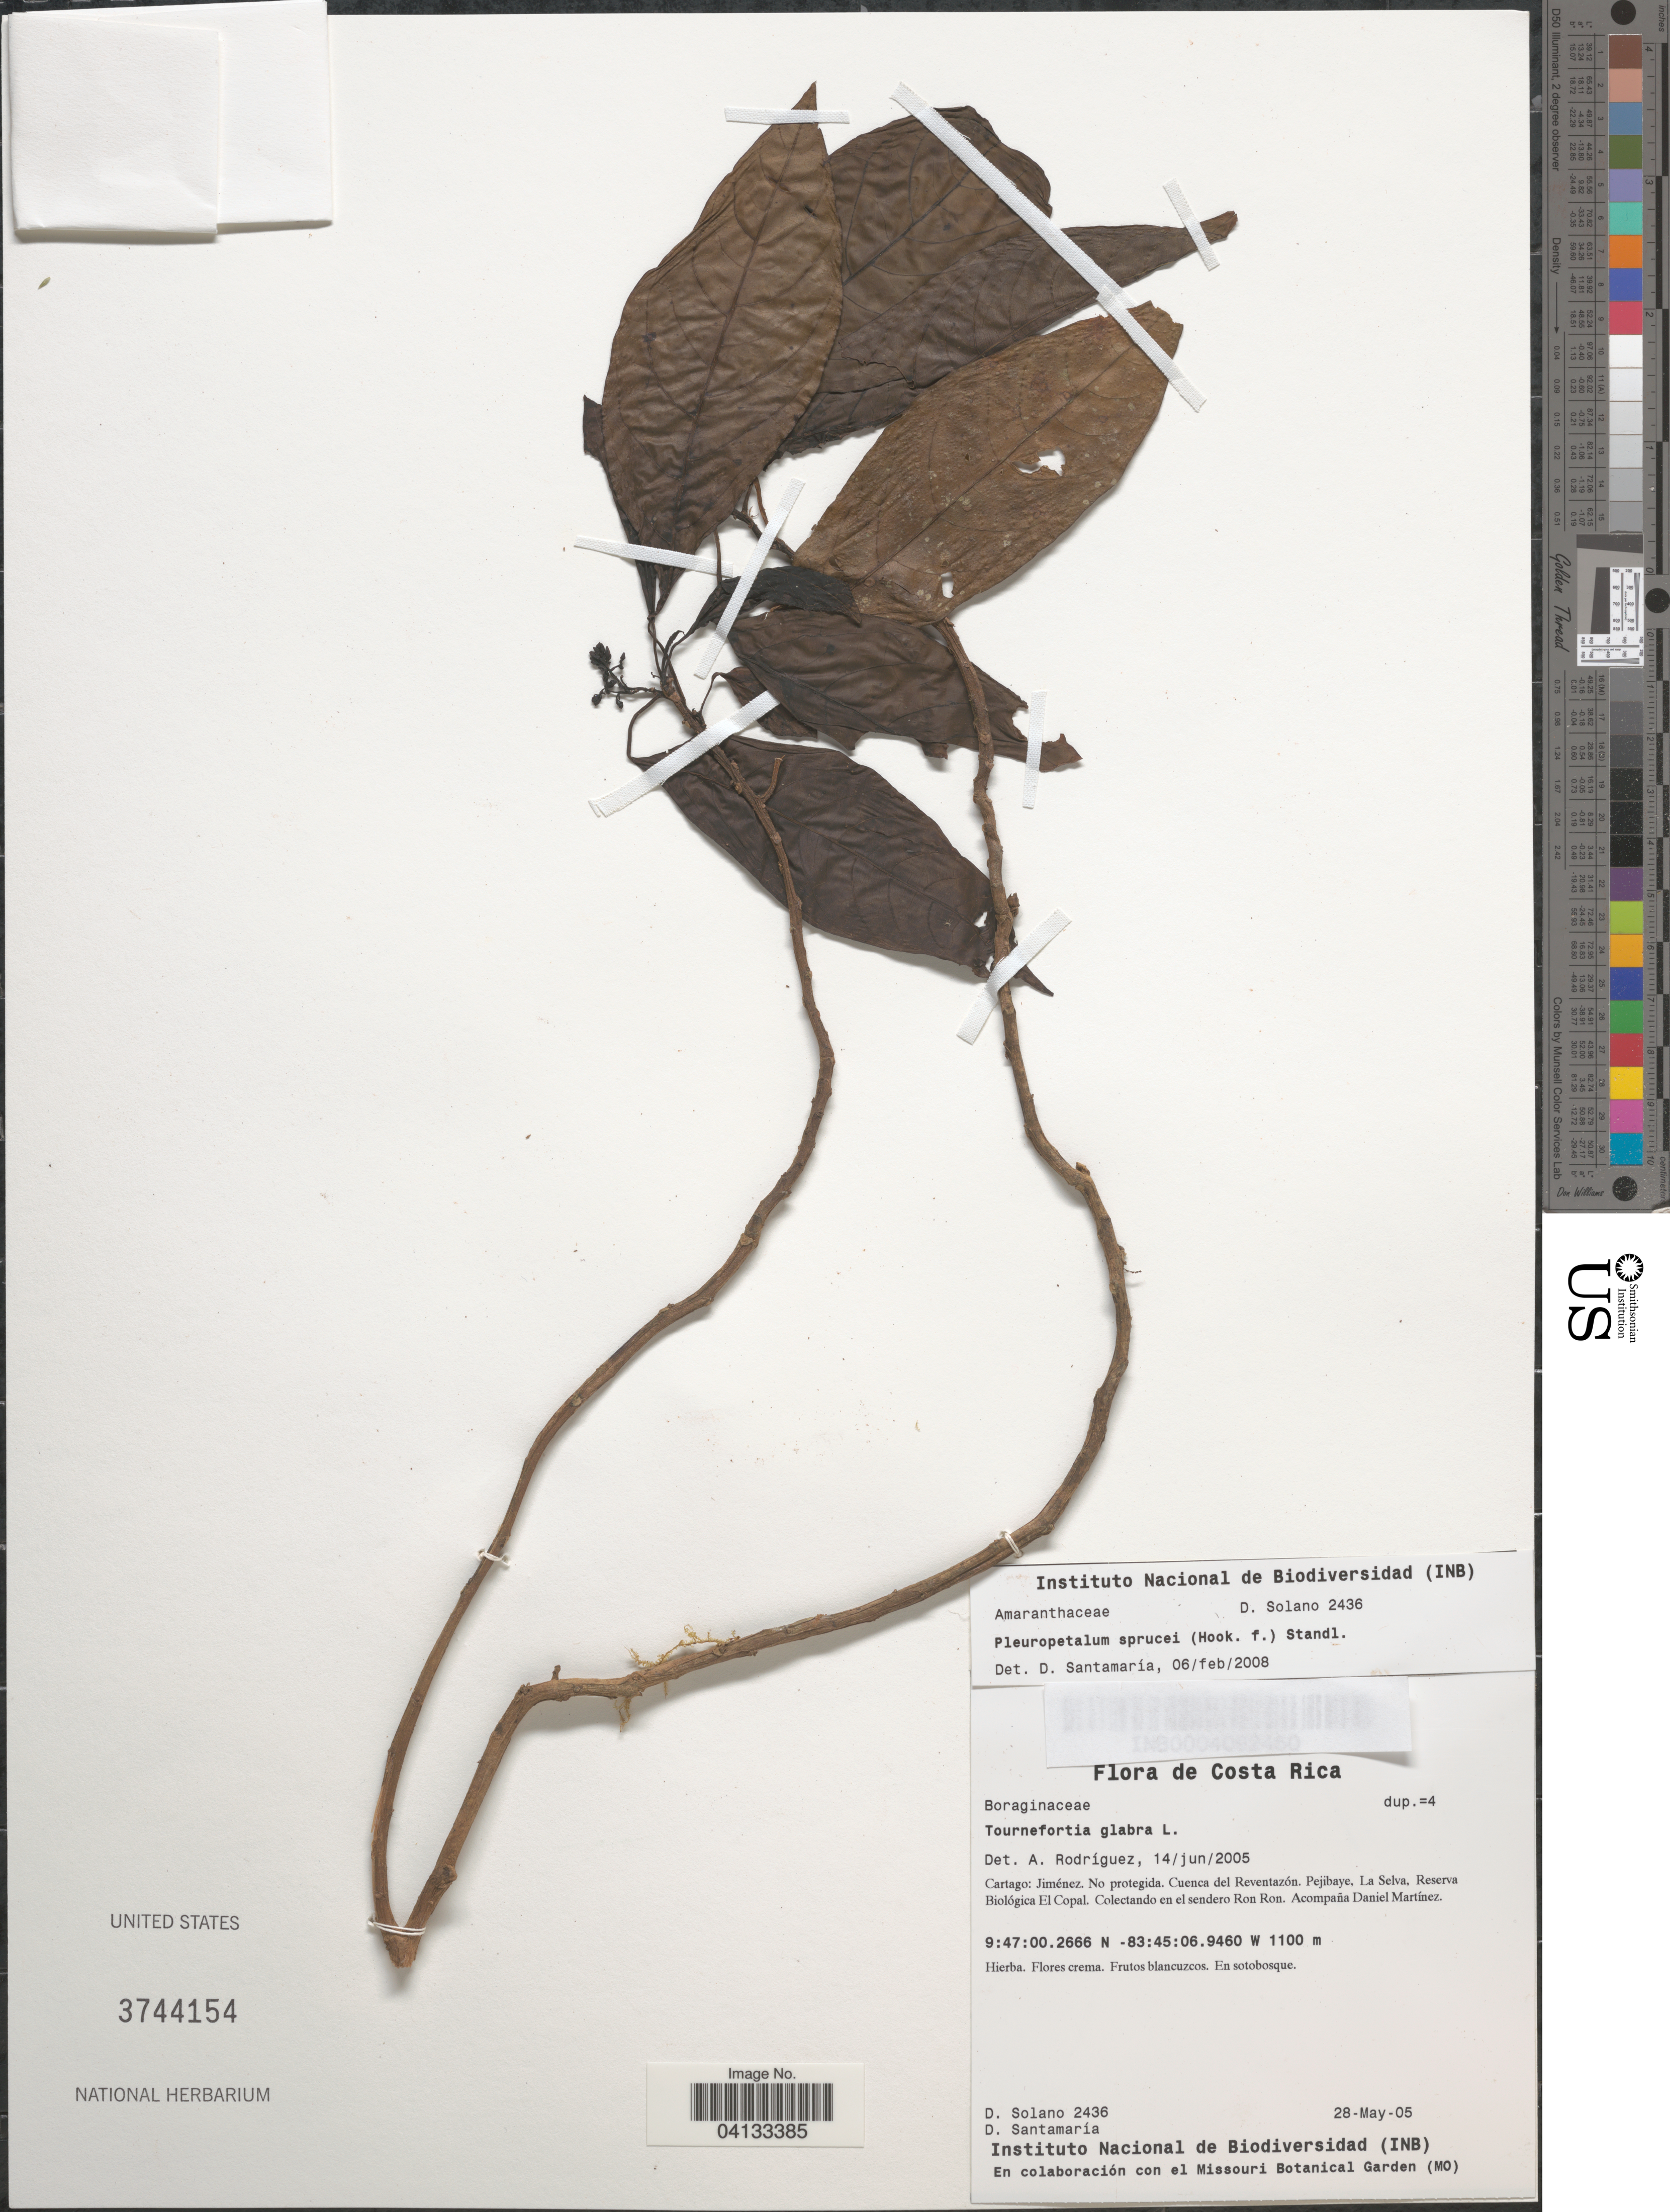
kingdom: Plantae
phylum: Tracheophyta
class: Magnoliopsida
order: Caryophyllales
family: Amaranthaceae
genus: Pleuropetalum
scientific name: Pleuropetalum sprucei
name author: (Hook. f.) Standl.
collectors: D. Solano & D. Santamaria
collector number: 2436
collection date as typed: Transcribed d/m/y: 28/5/5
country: Costa Rica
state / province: Cartago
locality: Jiménez. No protegida. Cuenca del Reventazón. Pejibaye, La Selva, Reserva Biológica El Copal.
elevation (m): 1100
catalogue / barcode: US 3744154